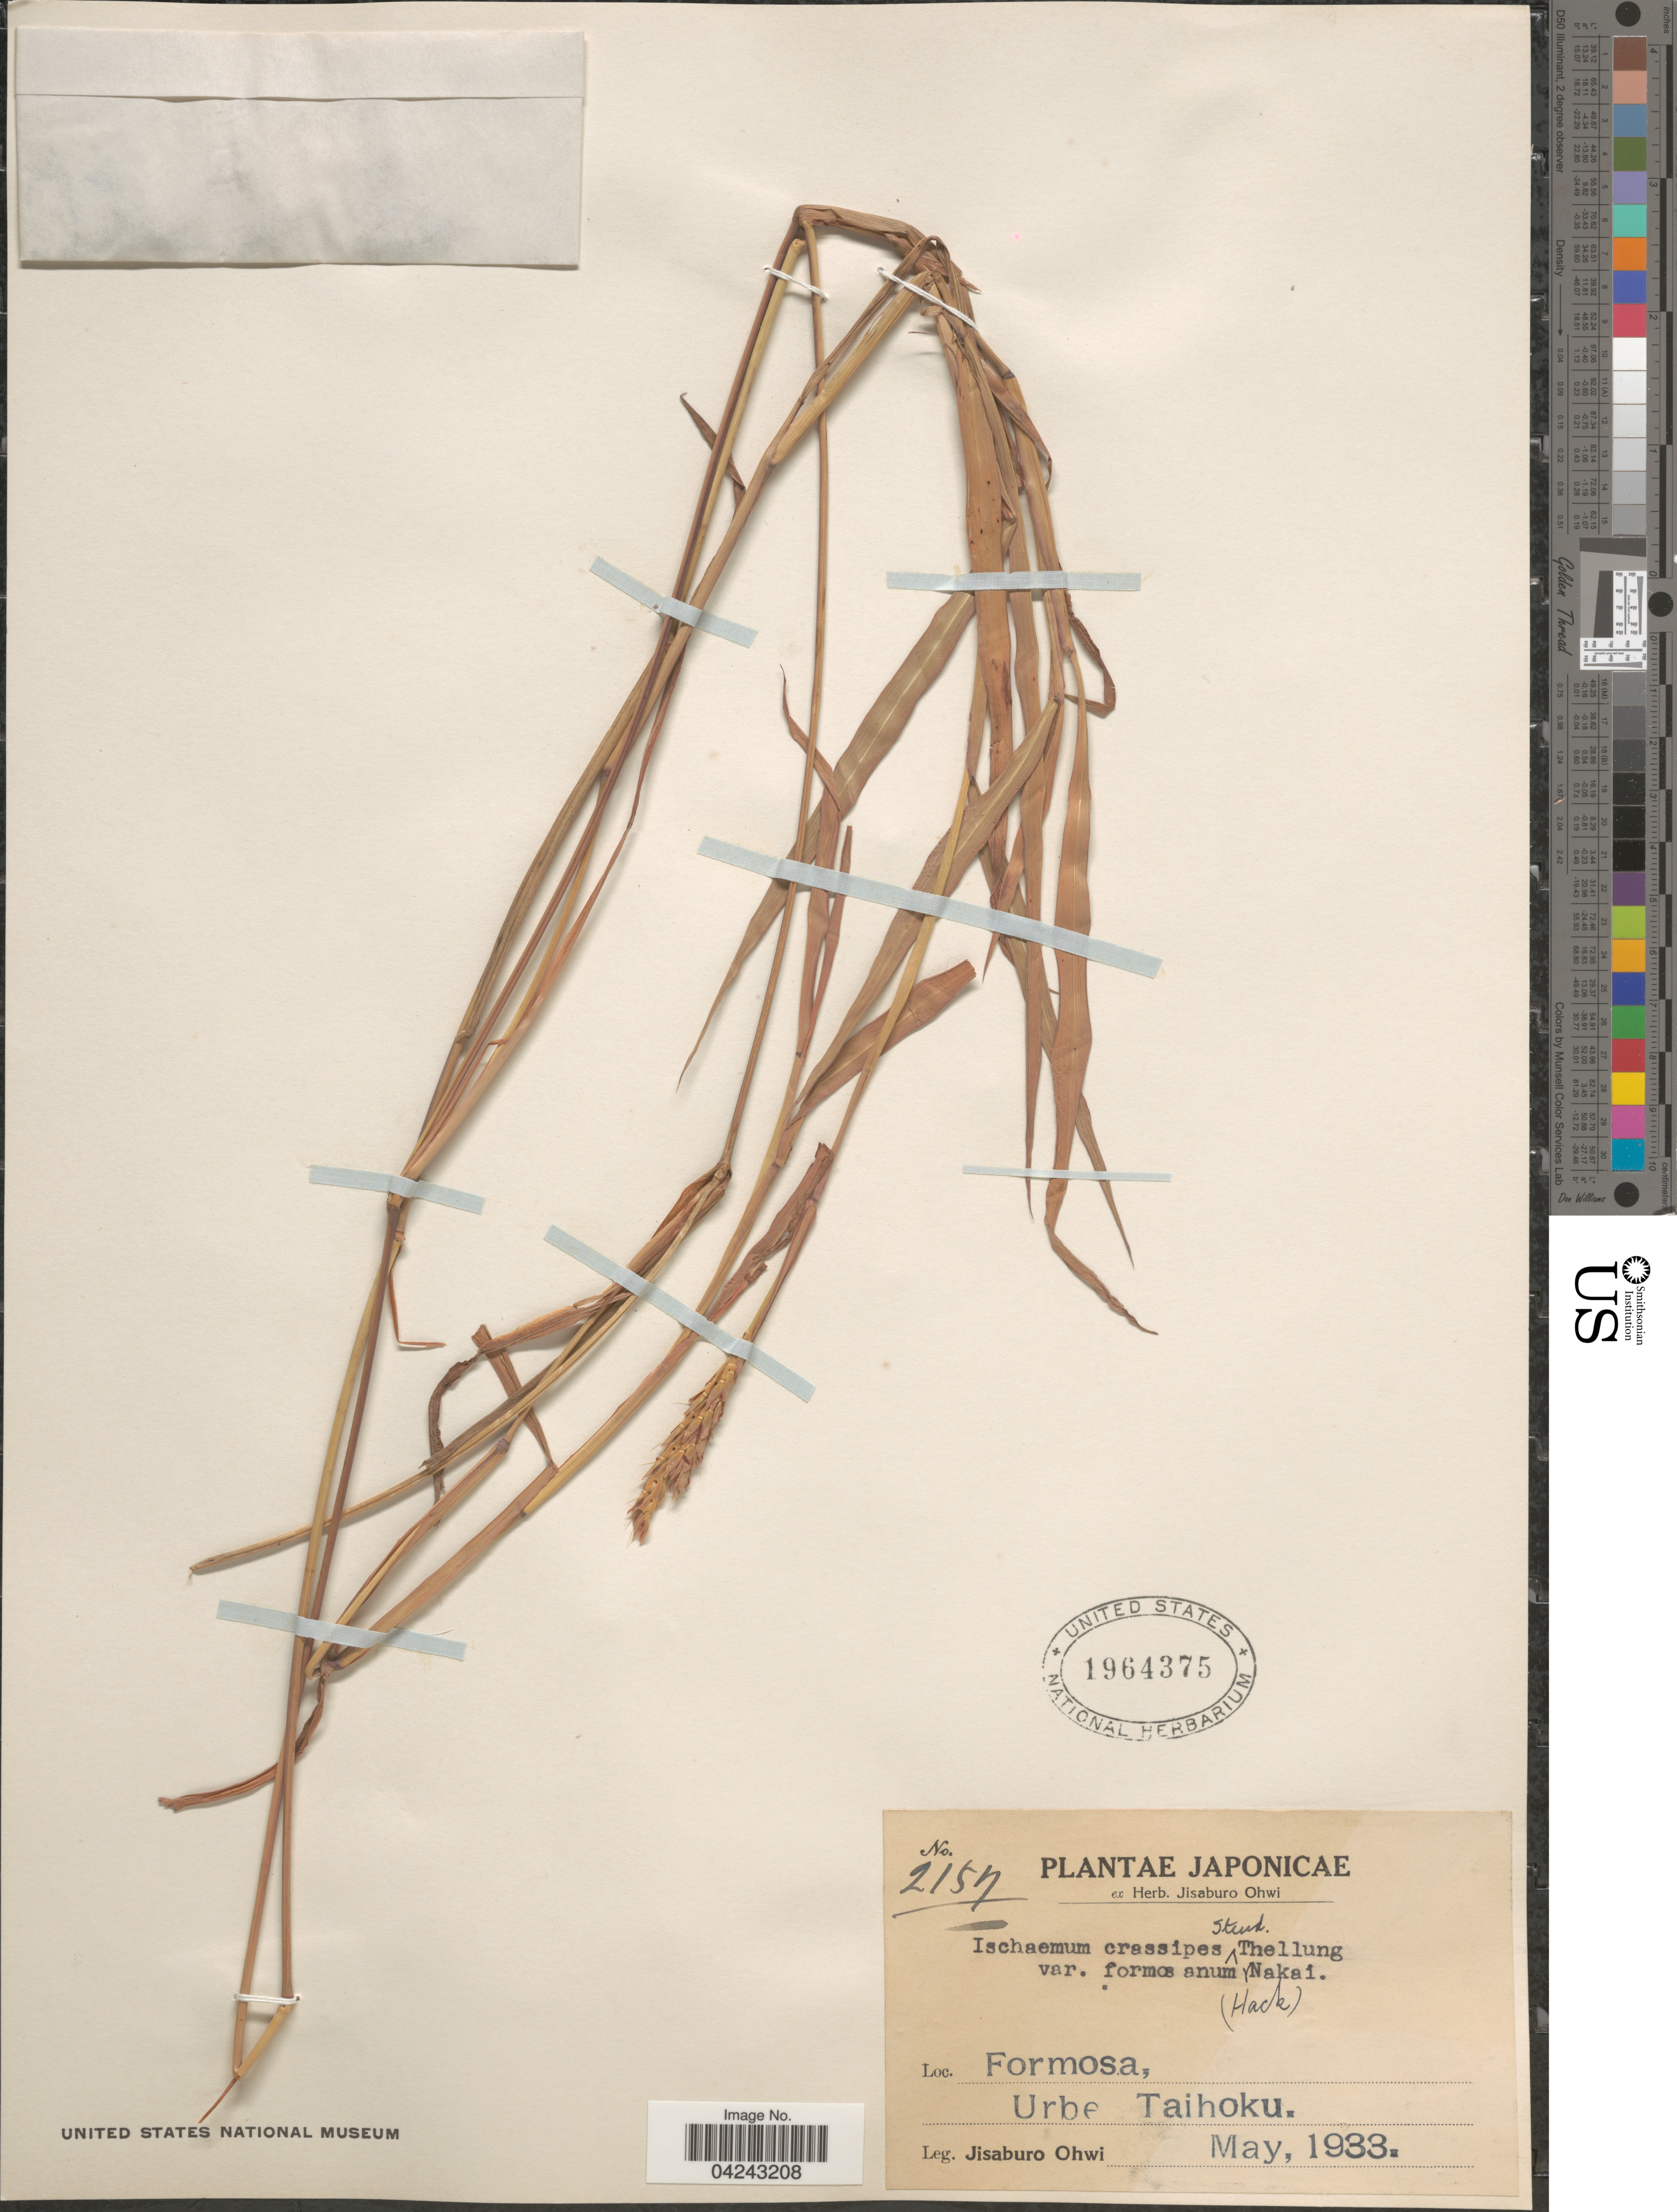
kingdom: Plantae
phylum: Tracheophyta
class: Liliopsida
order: Poales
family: Poaceae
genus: Ischaemum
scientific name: Ischaemum aristatum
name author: L.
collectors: J. Ohwi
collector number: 2157*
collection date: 1933-05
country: Taiwan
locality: Formosa. Urbe Taihoku.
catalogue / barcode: US 1964375